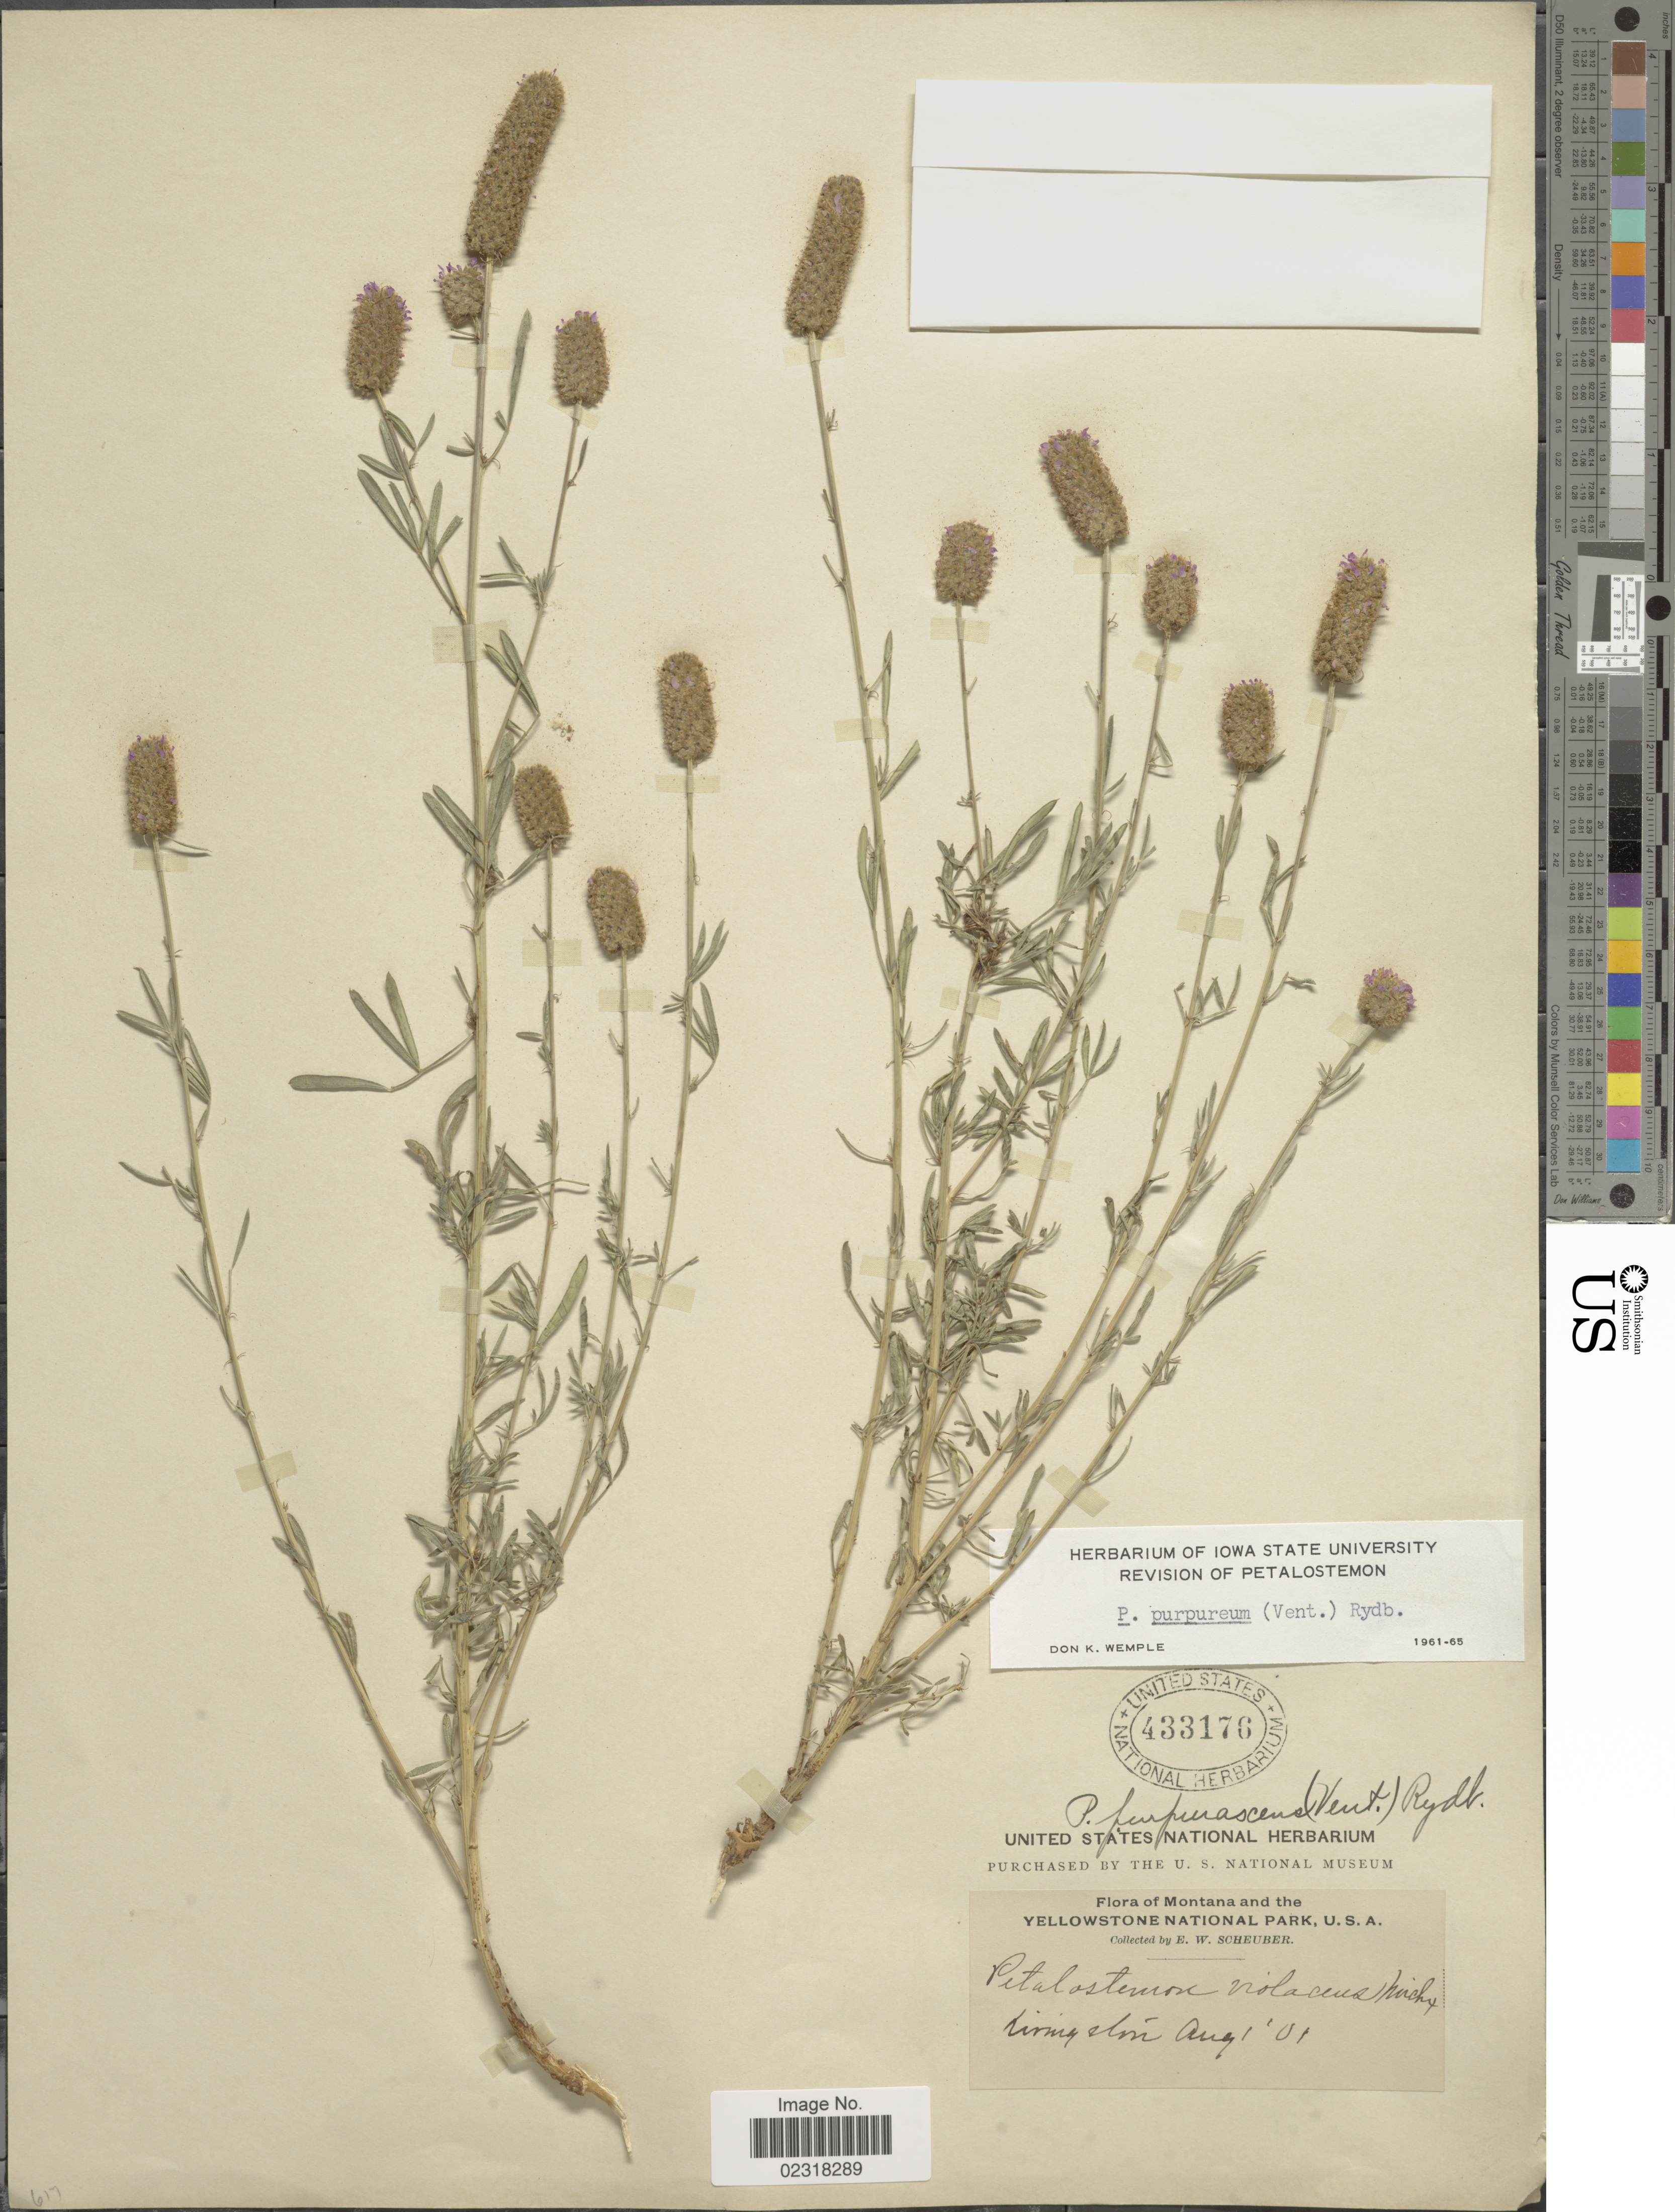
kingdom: Plantae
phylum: Tracheophyta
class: Magnoliopsida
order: Fabales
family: Fabaceae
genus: Dalea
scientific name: Dalea purpurea var. purpurea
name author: Vent.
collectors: E. Scheuber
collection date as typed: Transcribed d/m/y: 1/8/1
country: United States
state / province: Montana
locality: Yellowstone National Park, Livingston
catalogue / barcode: US 433176